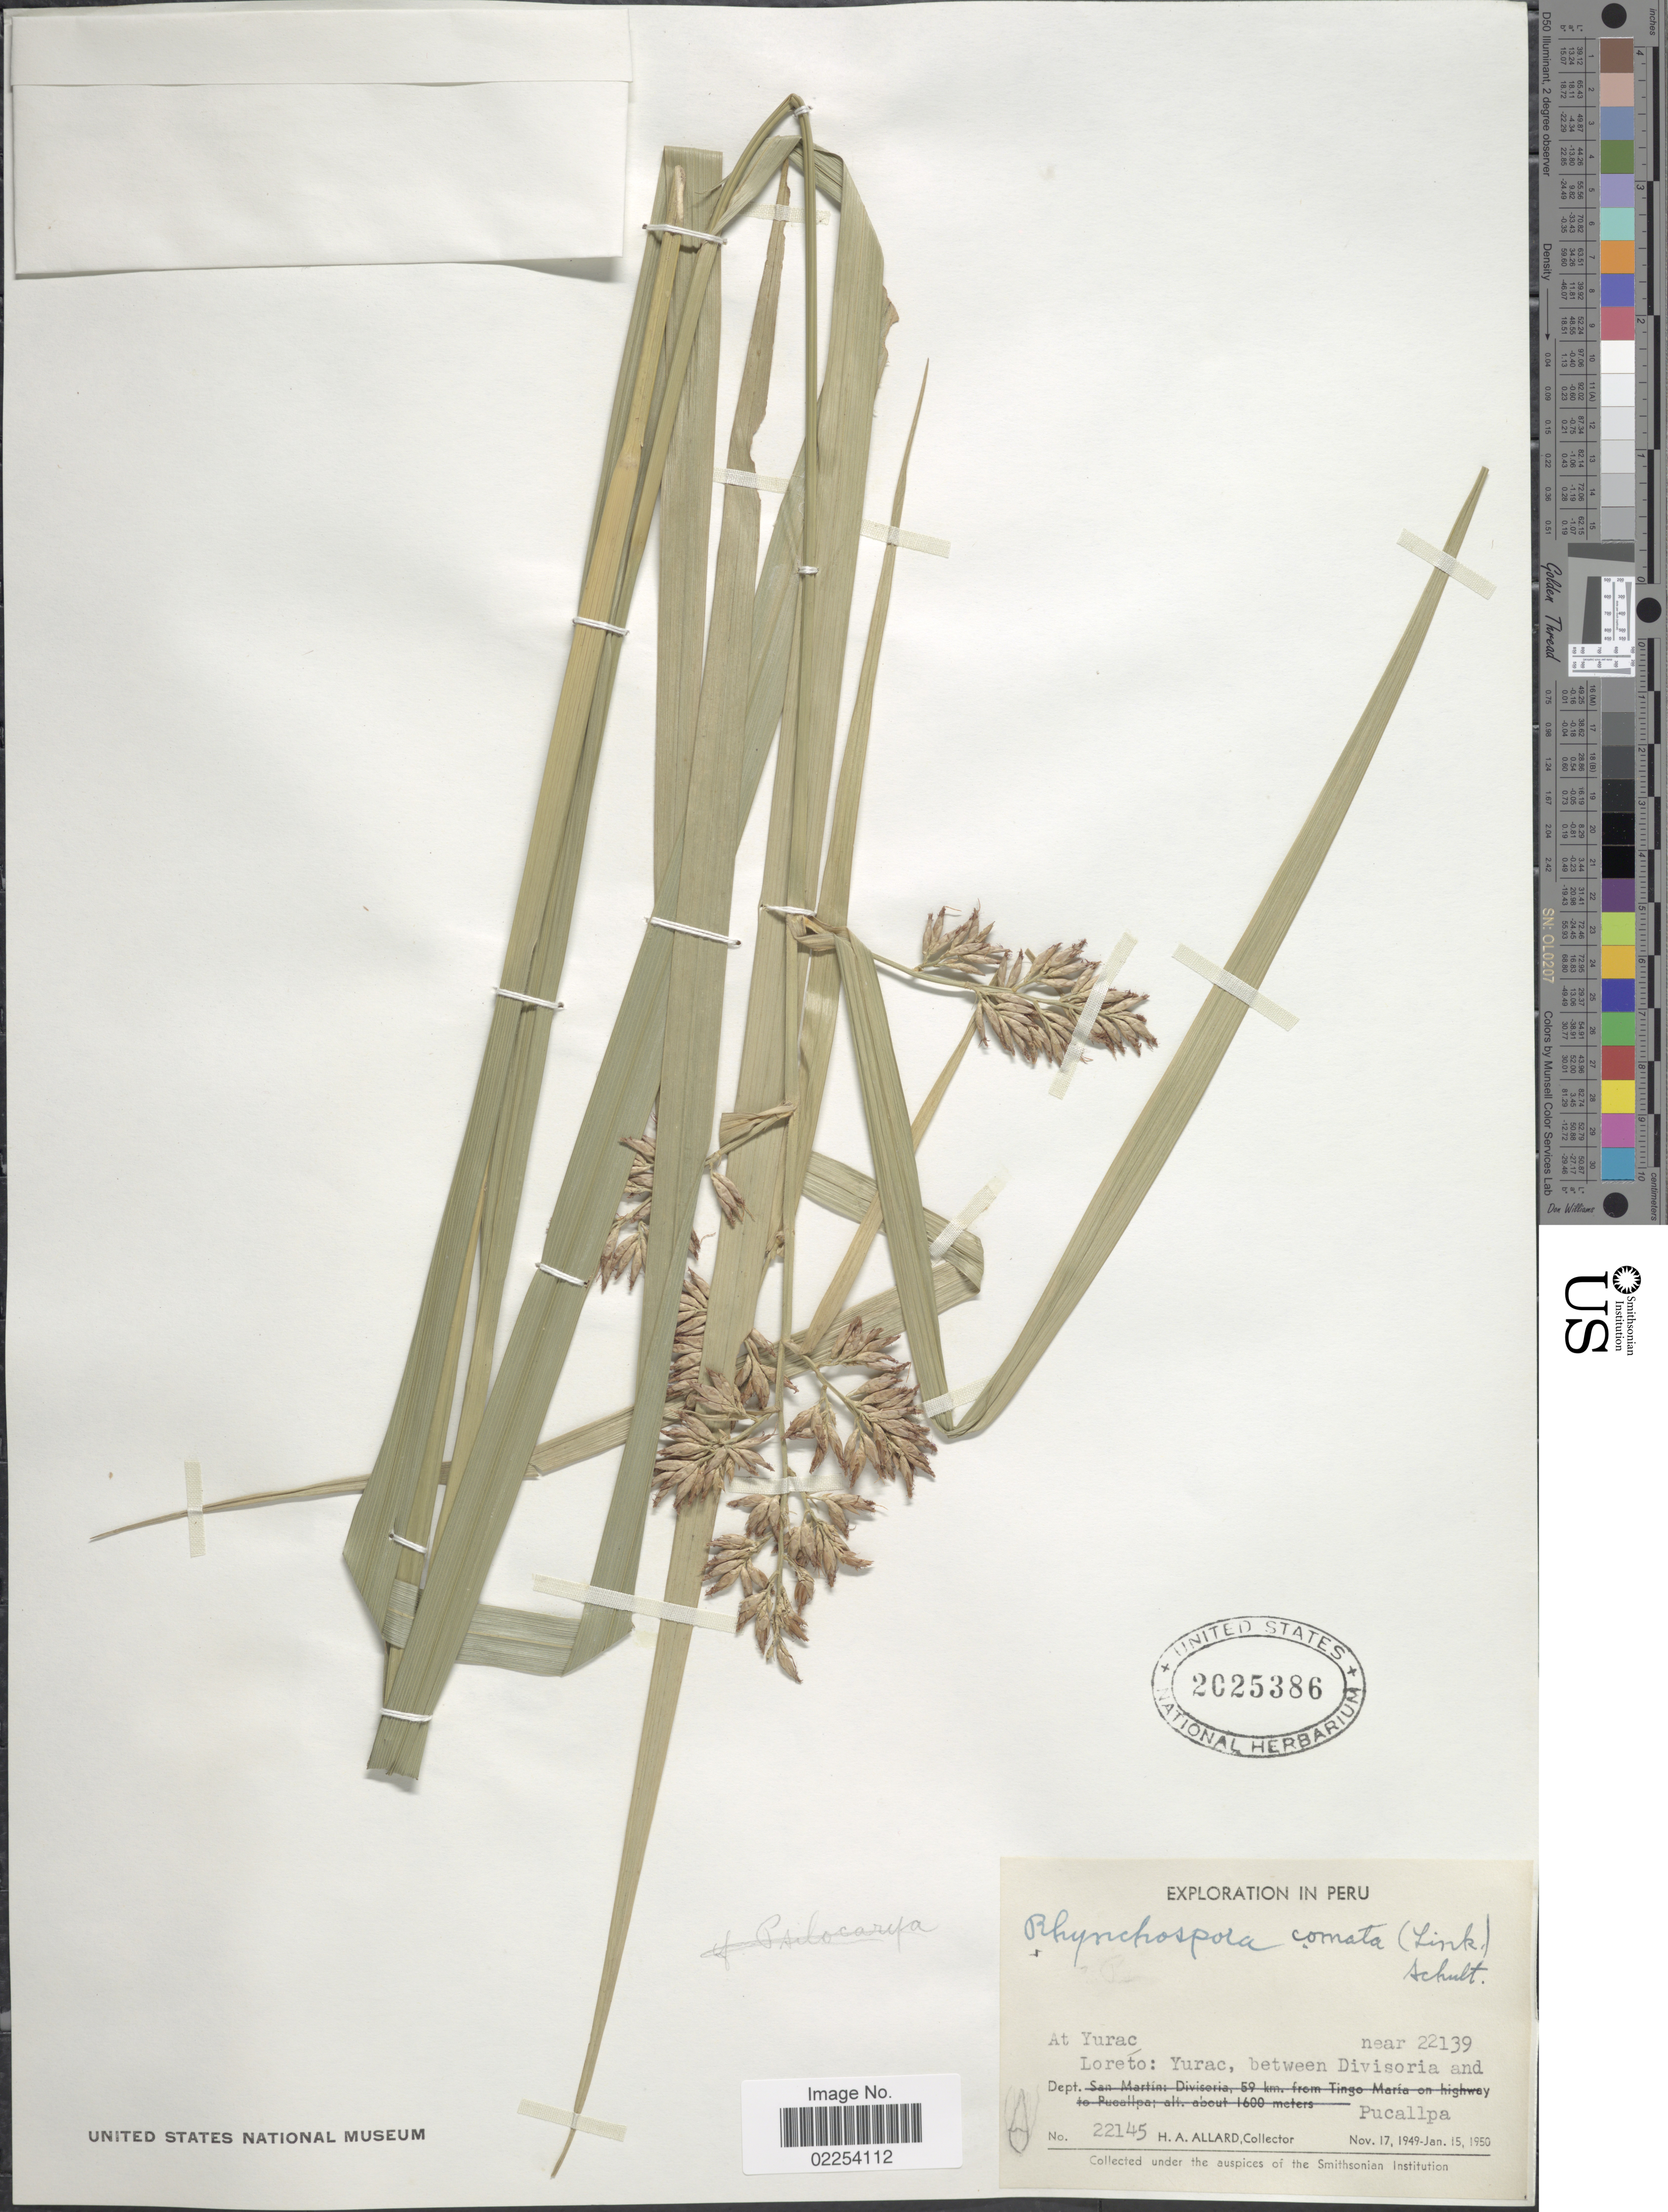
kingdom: Plantae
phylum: Tracheophyta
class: Liliopsida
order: Poales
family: Cyperaceae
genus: Rhynchospora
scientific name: Rhynchospora comata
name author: (Link) Schult.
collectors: H. A. Allard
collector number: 22145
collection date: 1949-11-17/1950-01-15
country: Peru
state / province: Loreto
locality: At Yurac, Yurac, between Divisoria and Pucallpa, near 22139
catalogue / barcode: US 2025386